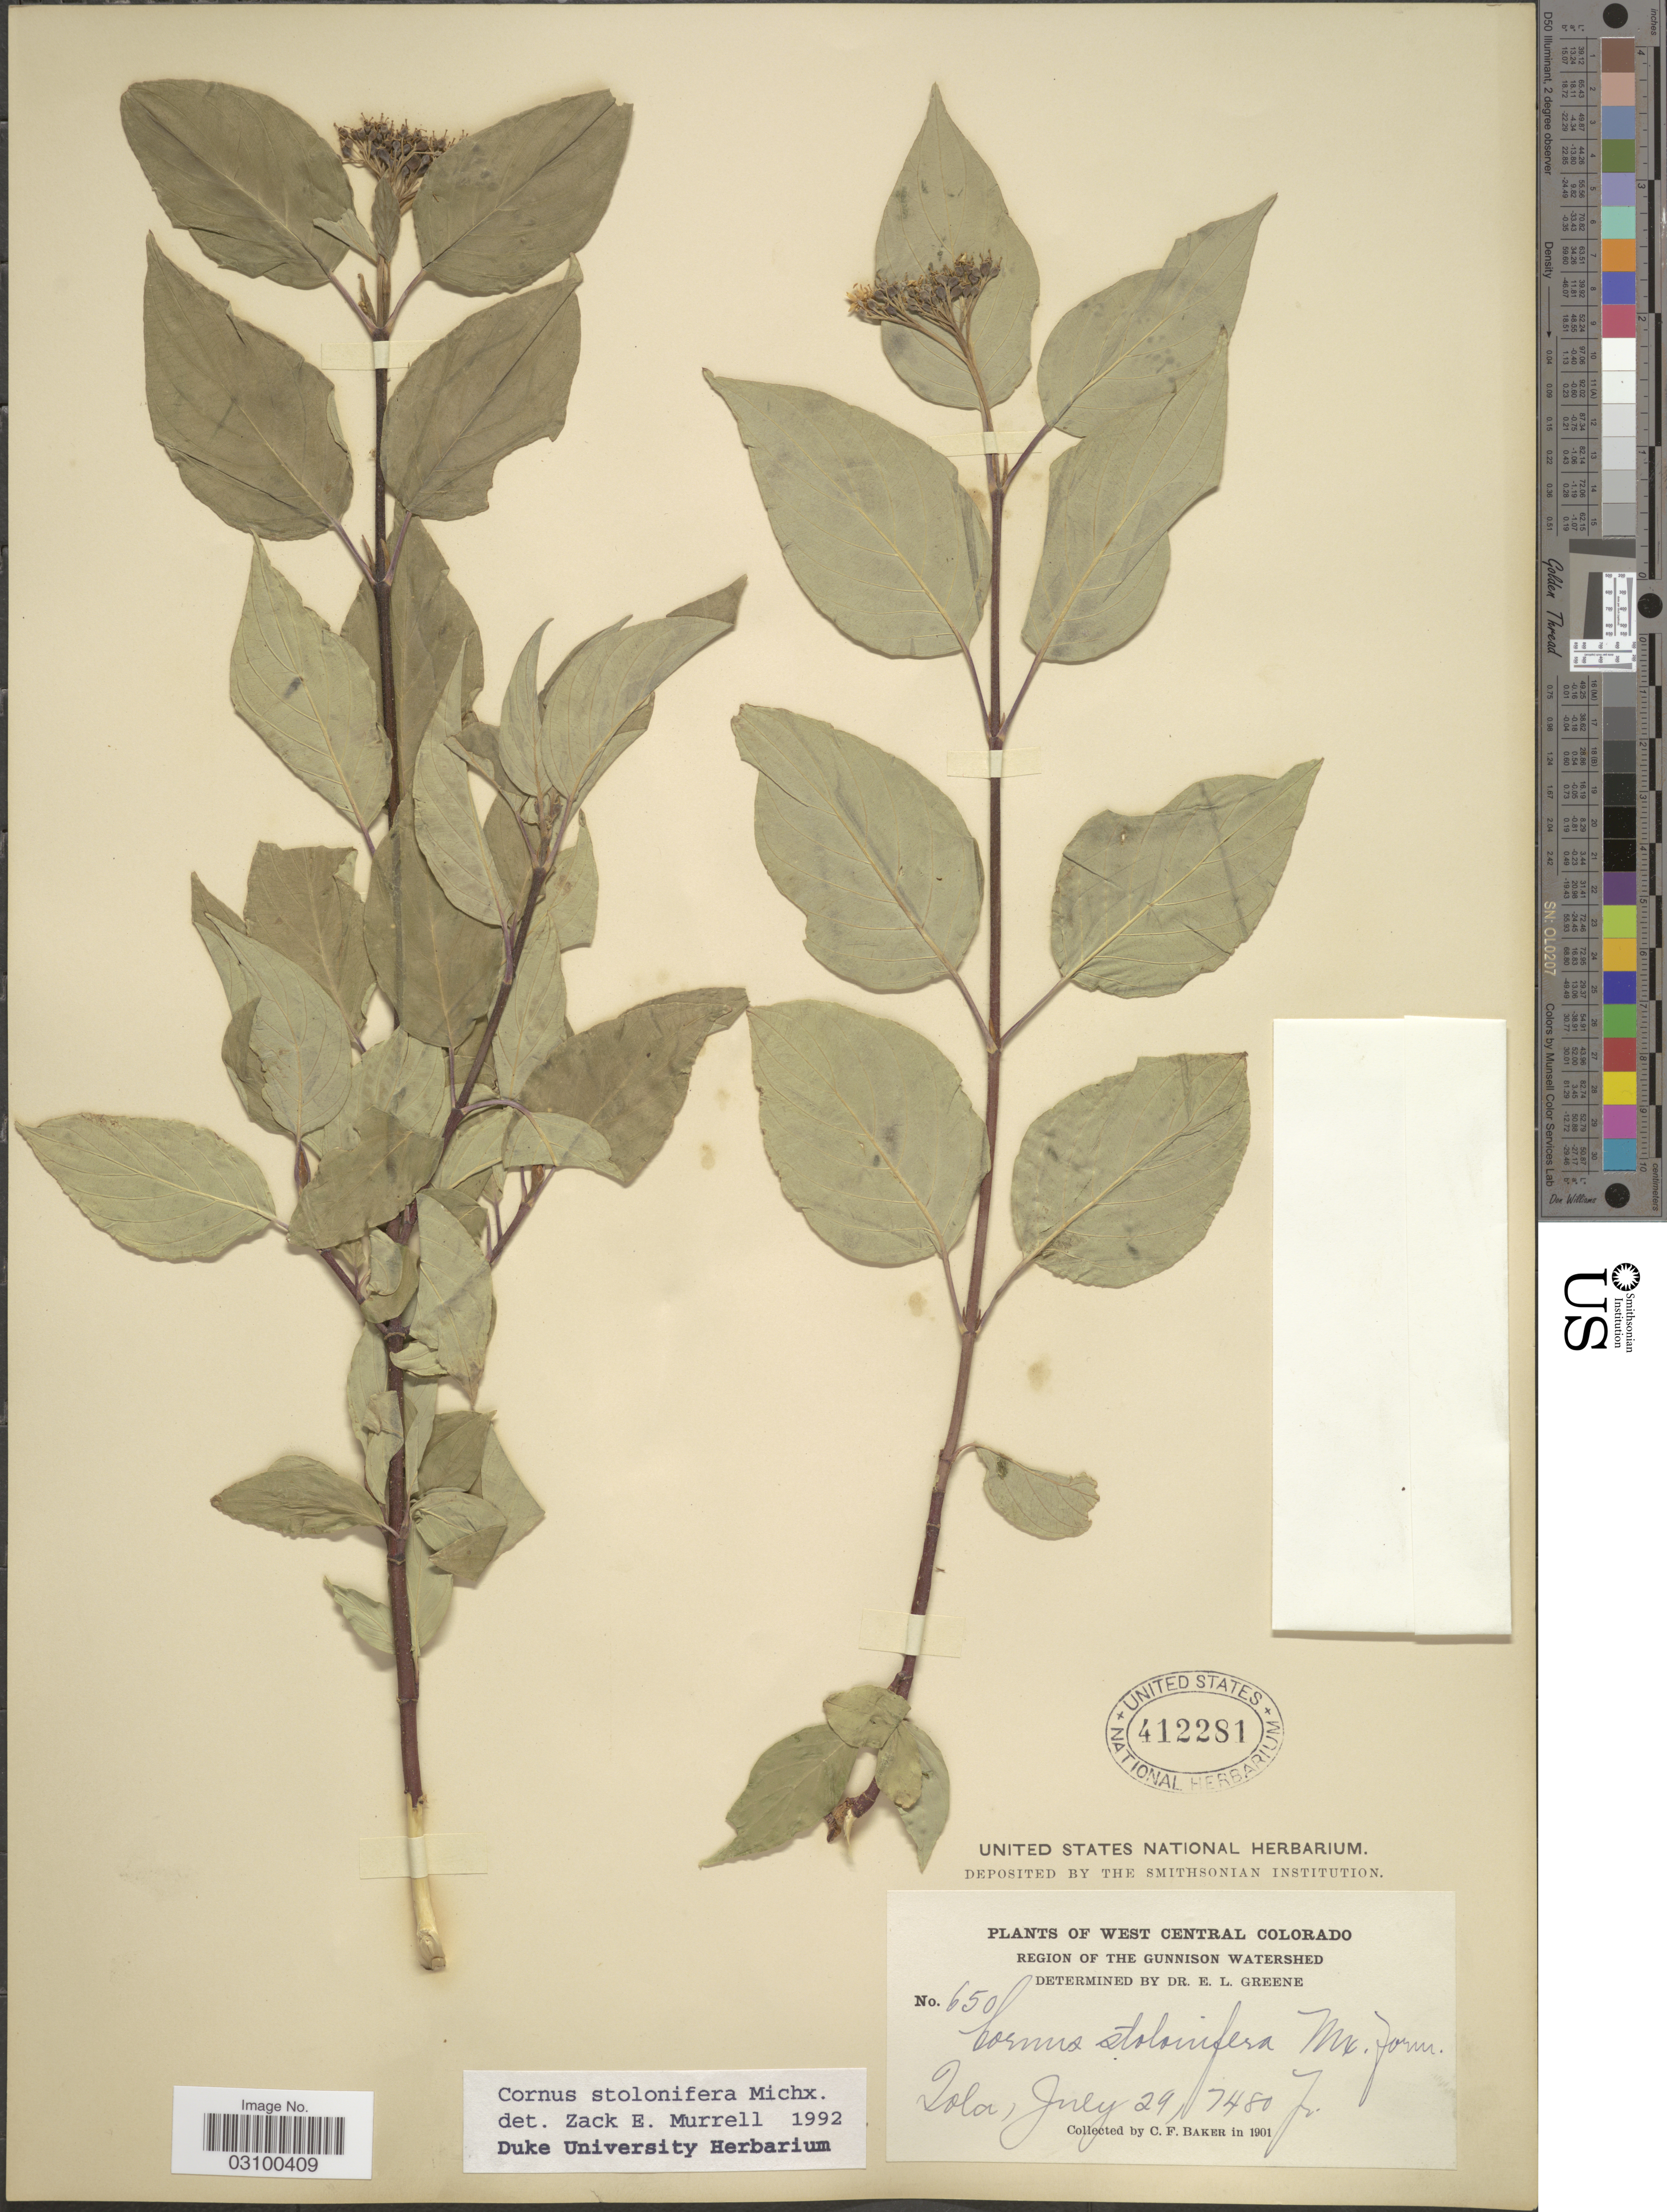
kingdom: Plantae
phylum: Tracheophyta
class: Magnoliopsida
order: Cornales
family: Cornaceae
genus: Cornus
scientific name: Cornus sericea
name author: L.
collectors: C. F. Baker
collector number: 650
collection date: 1901-07-29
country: United States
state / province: Colorado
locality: West Central Colorado. Region of the Gunnisom Watershed. Iola.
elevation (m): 2280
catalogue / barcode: US 412281